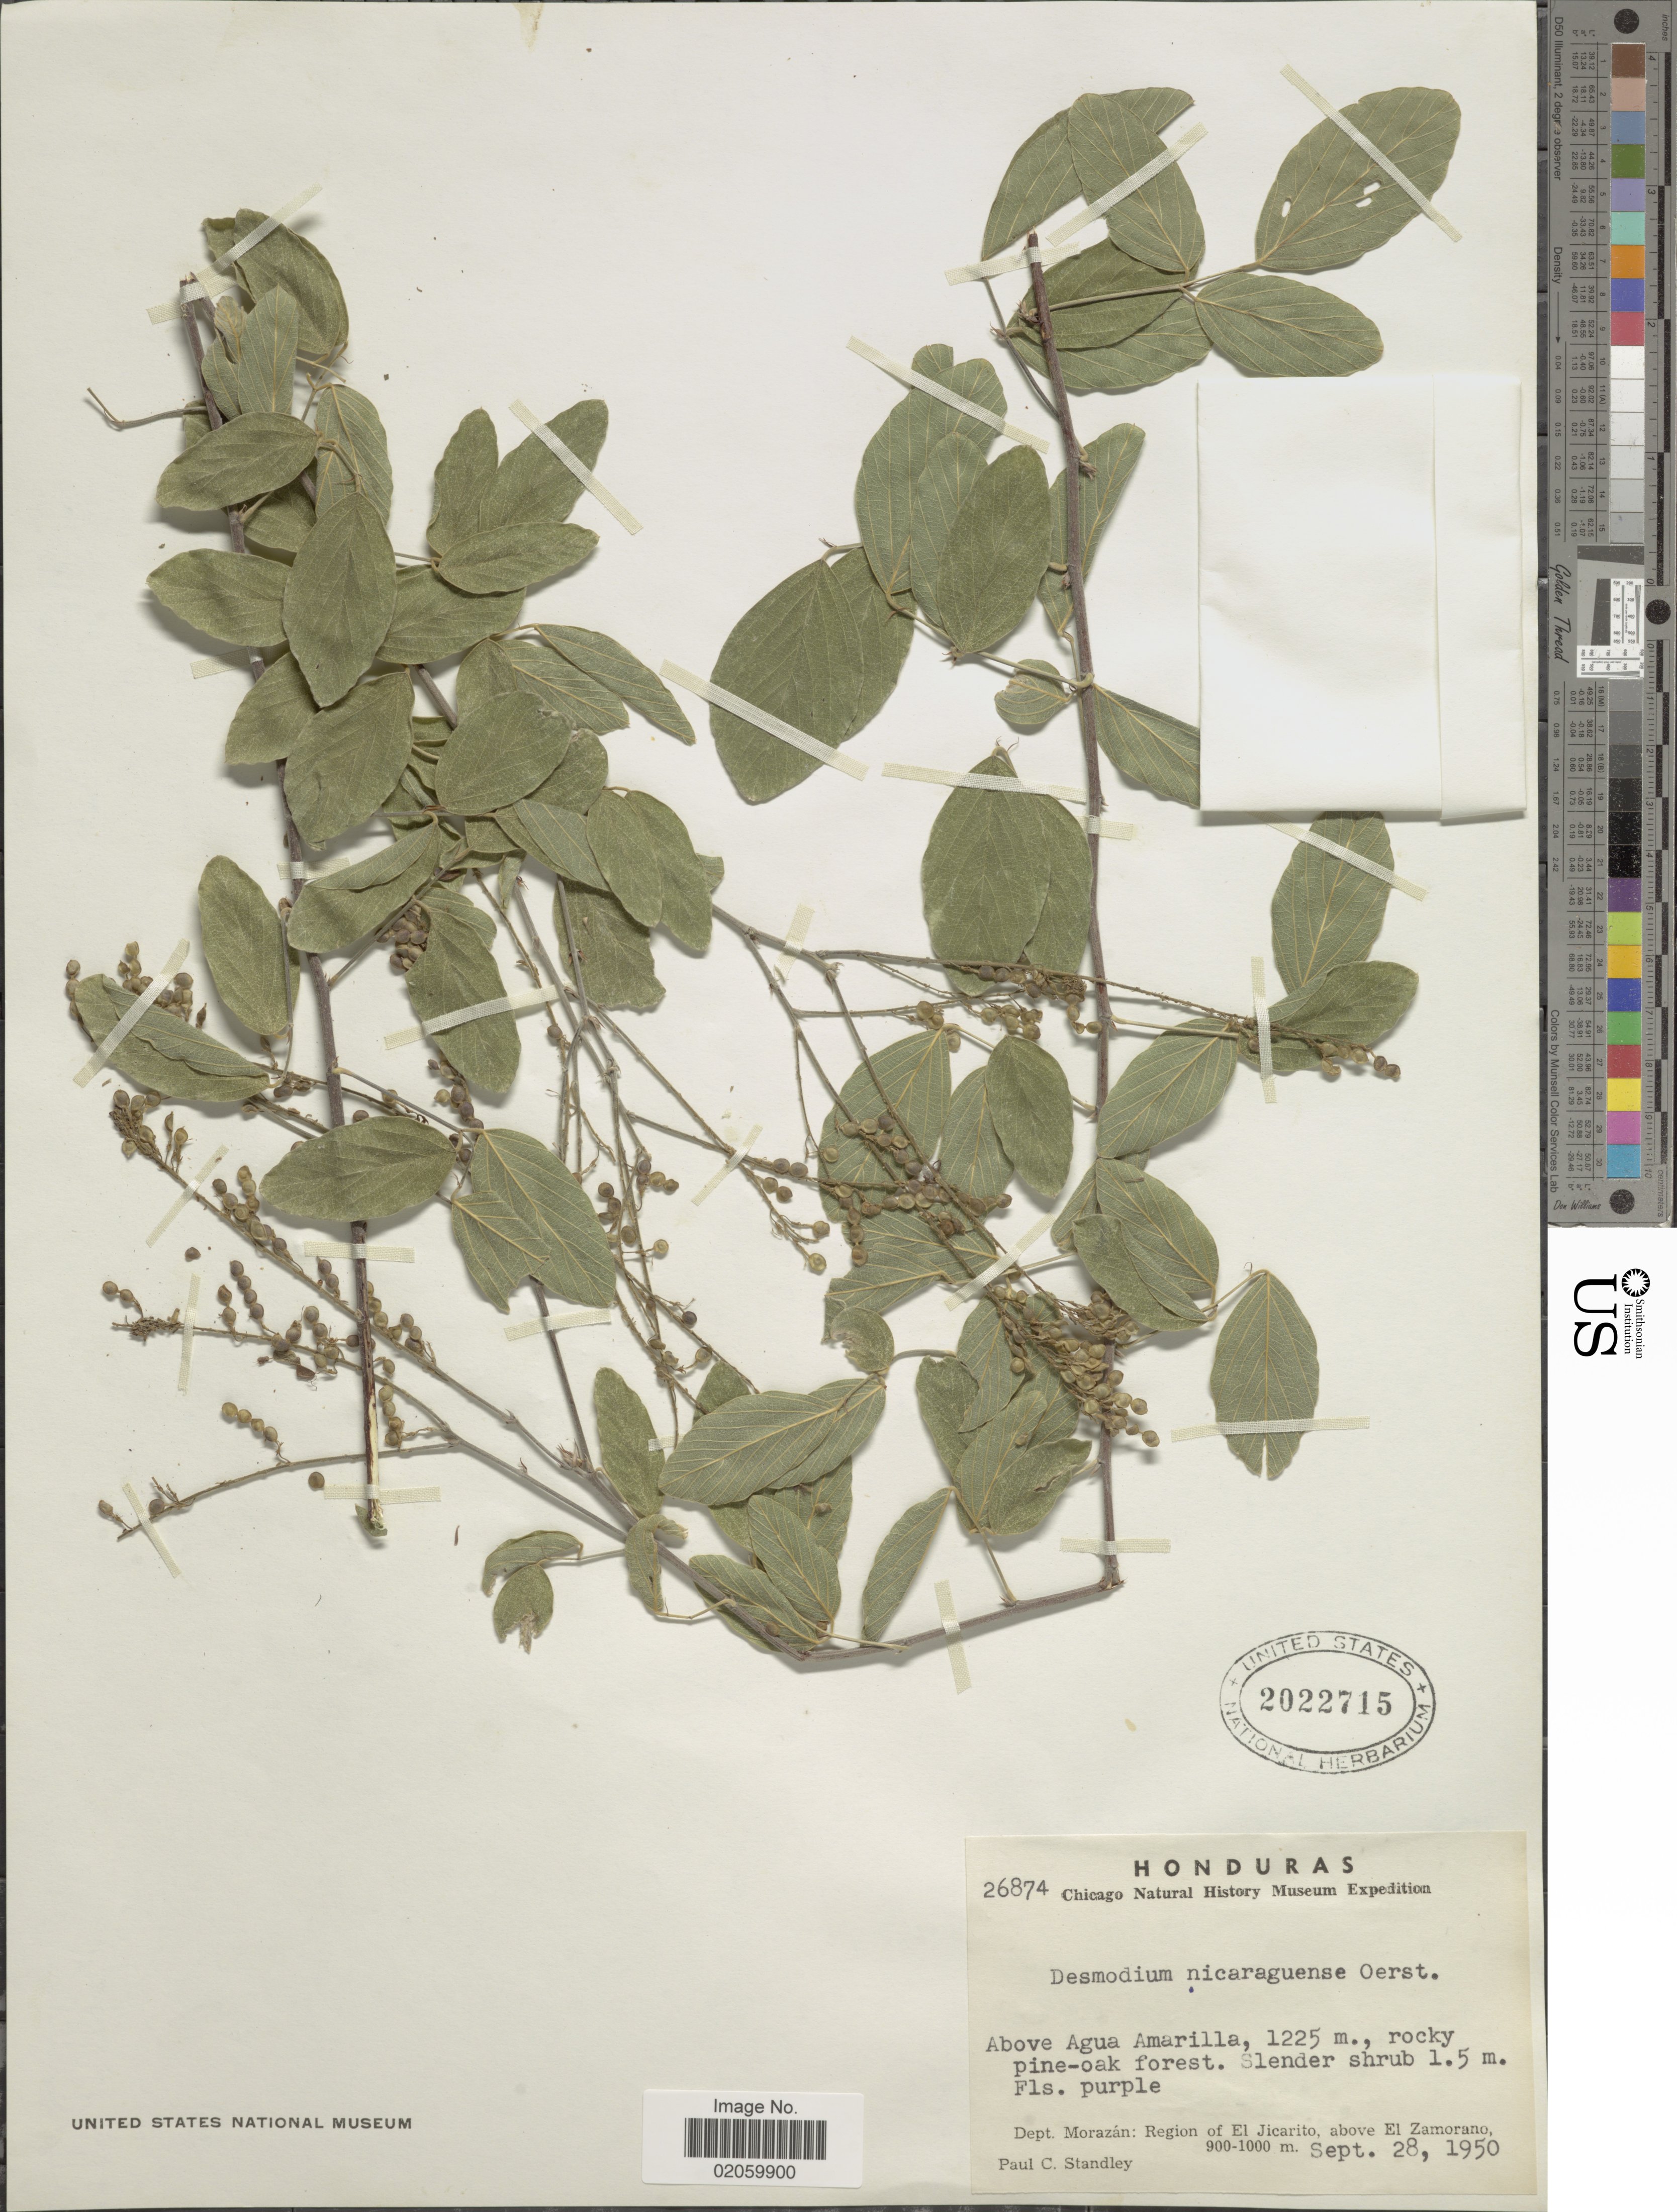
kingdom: Plantae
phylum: Tracheophyta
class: Magnoliopsida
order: Fabales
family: Fabaceae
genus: Desmodium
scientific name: Desmodium nicaraguense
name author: Oerst.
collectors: P. C. Standley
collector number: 26874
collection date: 1950-09-28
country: Honduras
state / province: Fco. Morazán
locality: Region of El; Jicarito, above El Zamorano, Above Agua Amarilla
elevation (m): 900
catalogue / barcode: US 2022715